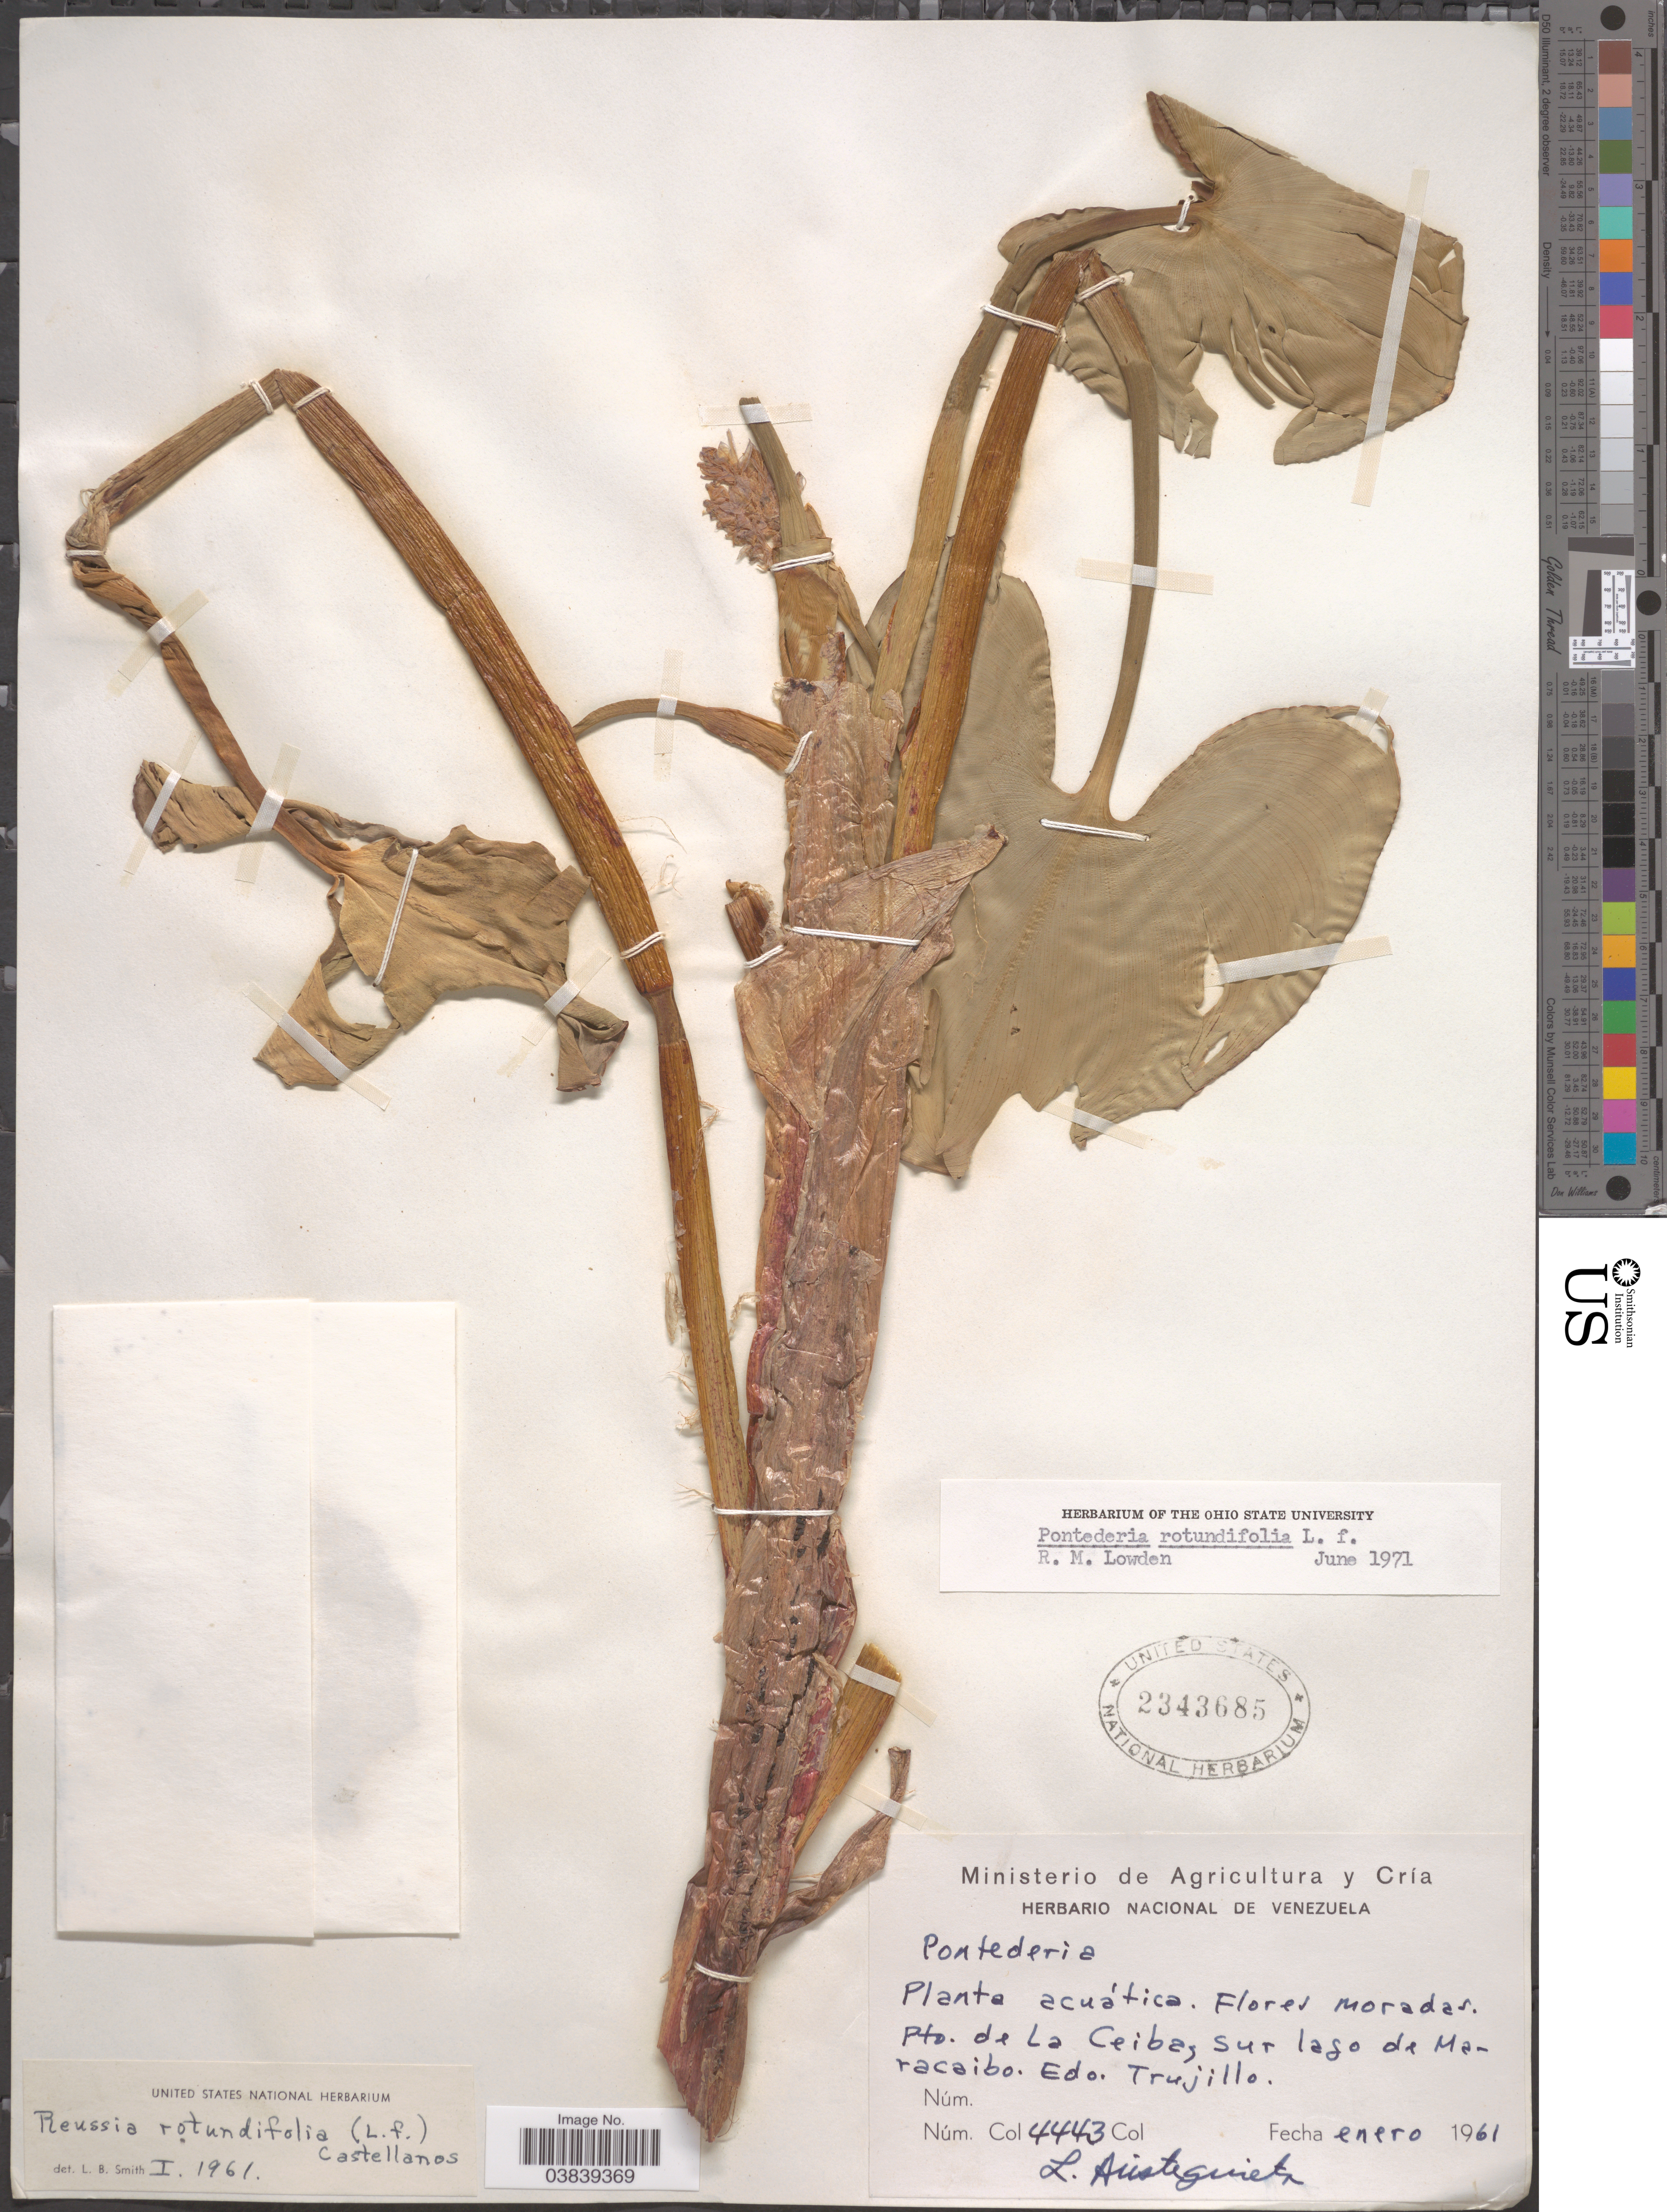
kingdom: Plantae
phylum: Tracheophyta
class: Liliopsida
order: Commelinales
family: Pontederiaceae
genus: Pontederia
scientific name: Pontederia rotundifolia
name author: L. f.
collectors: L. Aristeguieta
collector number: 4443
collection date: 1961-01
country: Venezuela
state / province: Trujillo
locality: Pto. de La Ceiba, Sur lago de Maracaibo.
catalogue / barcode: US 2343685